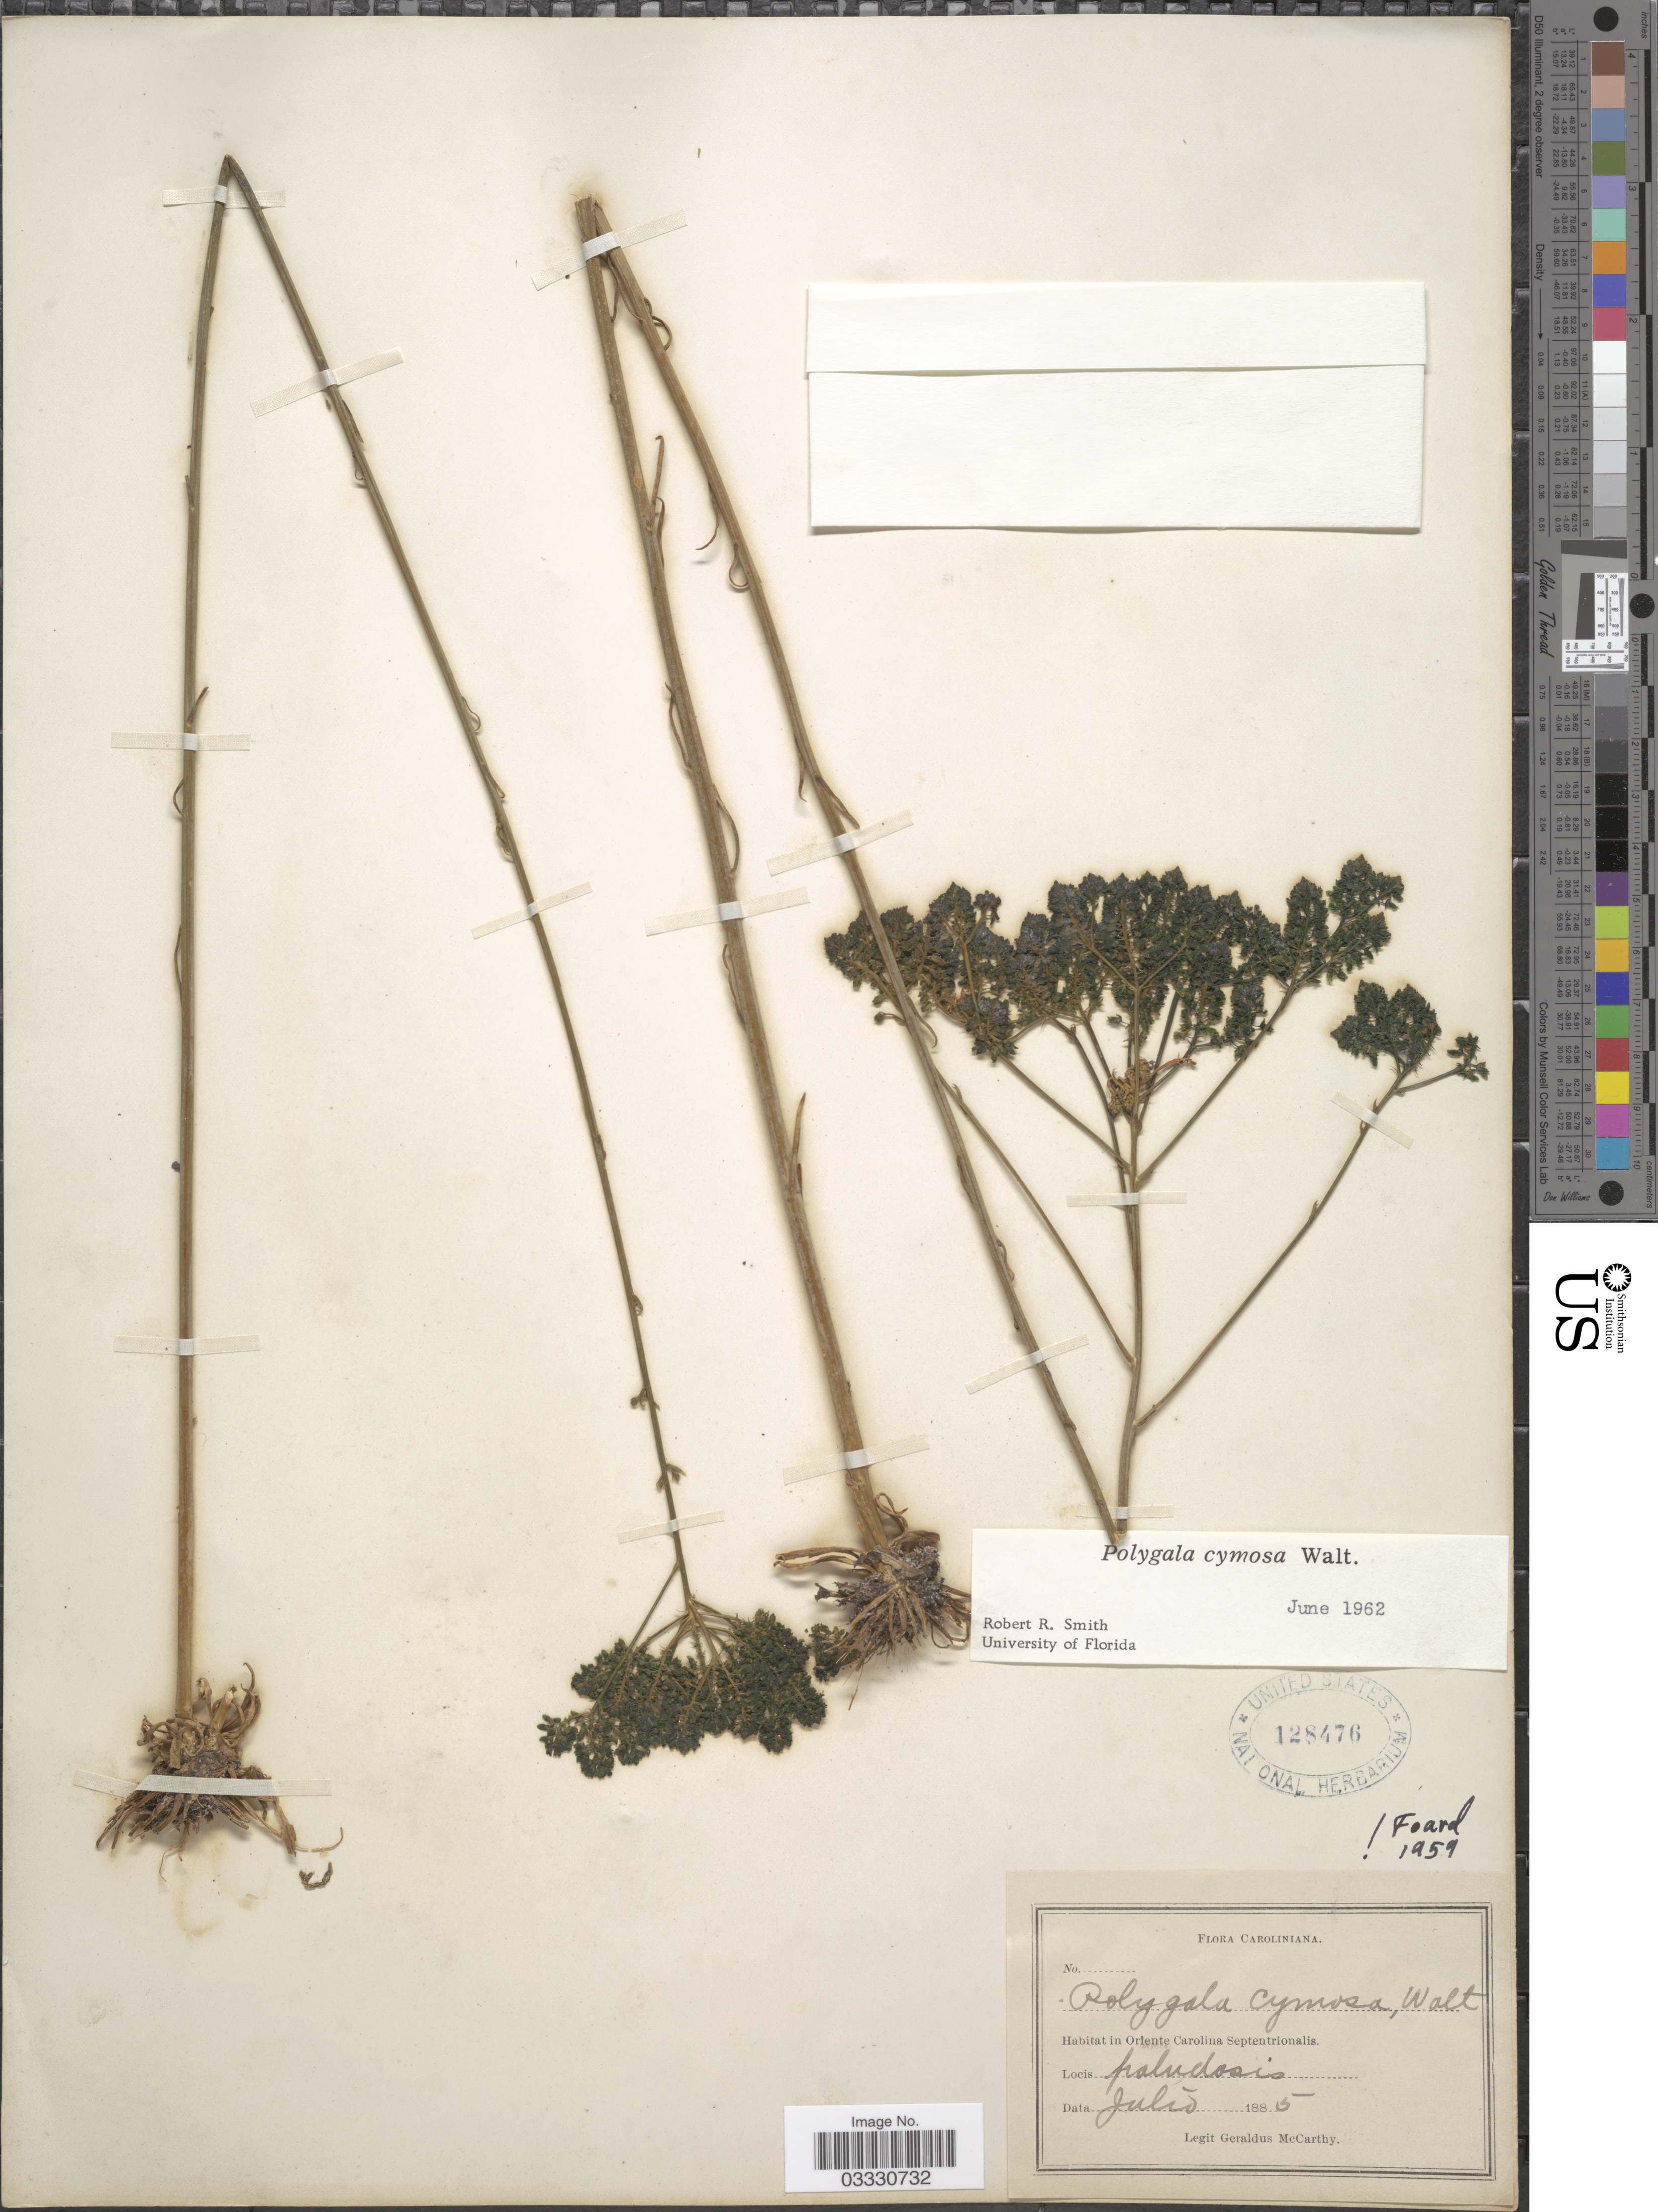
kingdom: Plantae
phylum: Tracheophyta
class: Magnoliopsida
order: Fabales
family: Polygalaceae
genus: Polygala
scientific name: Polygala cymosa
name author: Walter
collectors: M. McCarthy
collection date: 1885-07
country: United States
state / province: North Carolina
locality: Caroliniana. Oriente Carolina Septentrionalis.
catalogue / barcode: US 128476